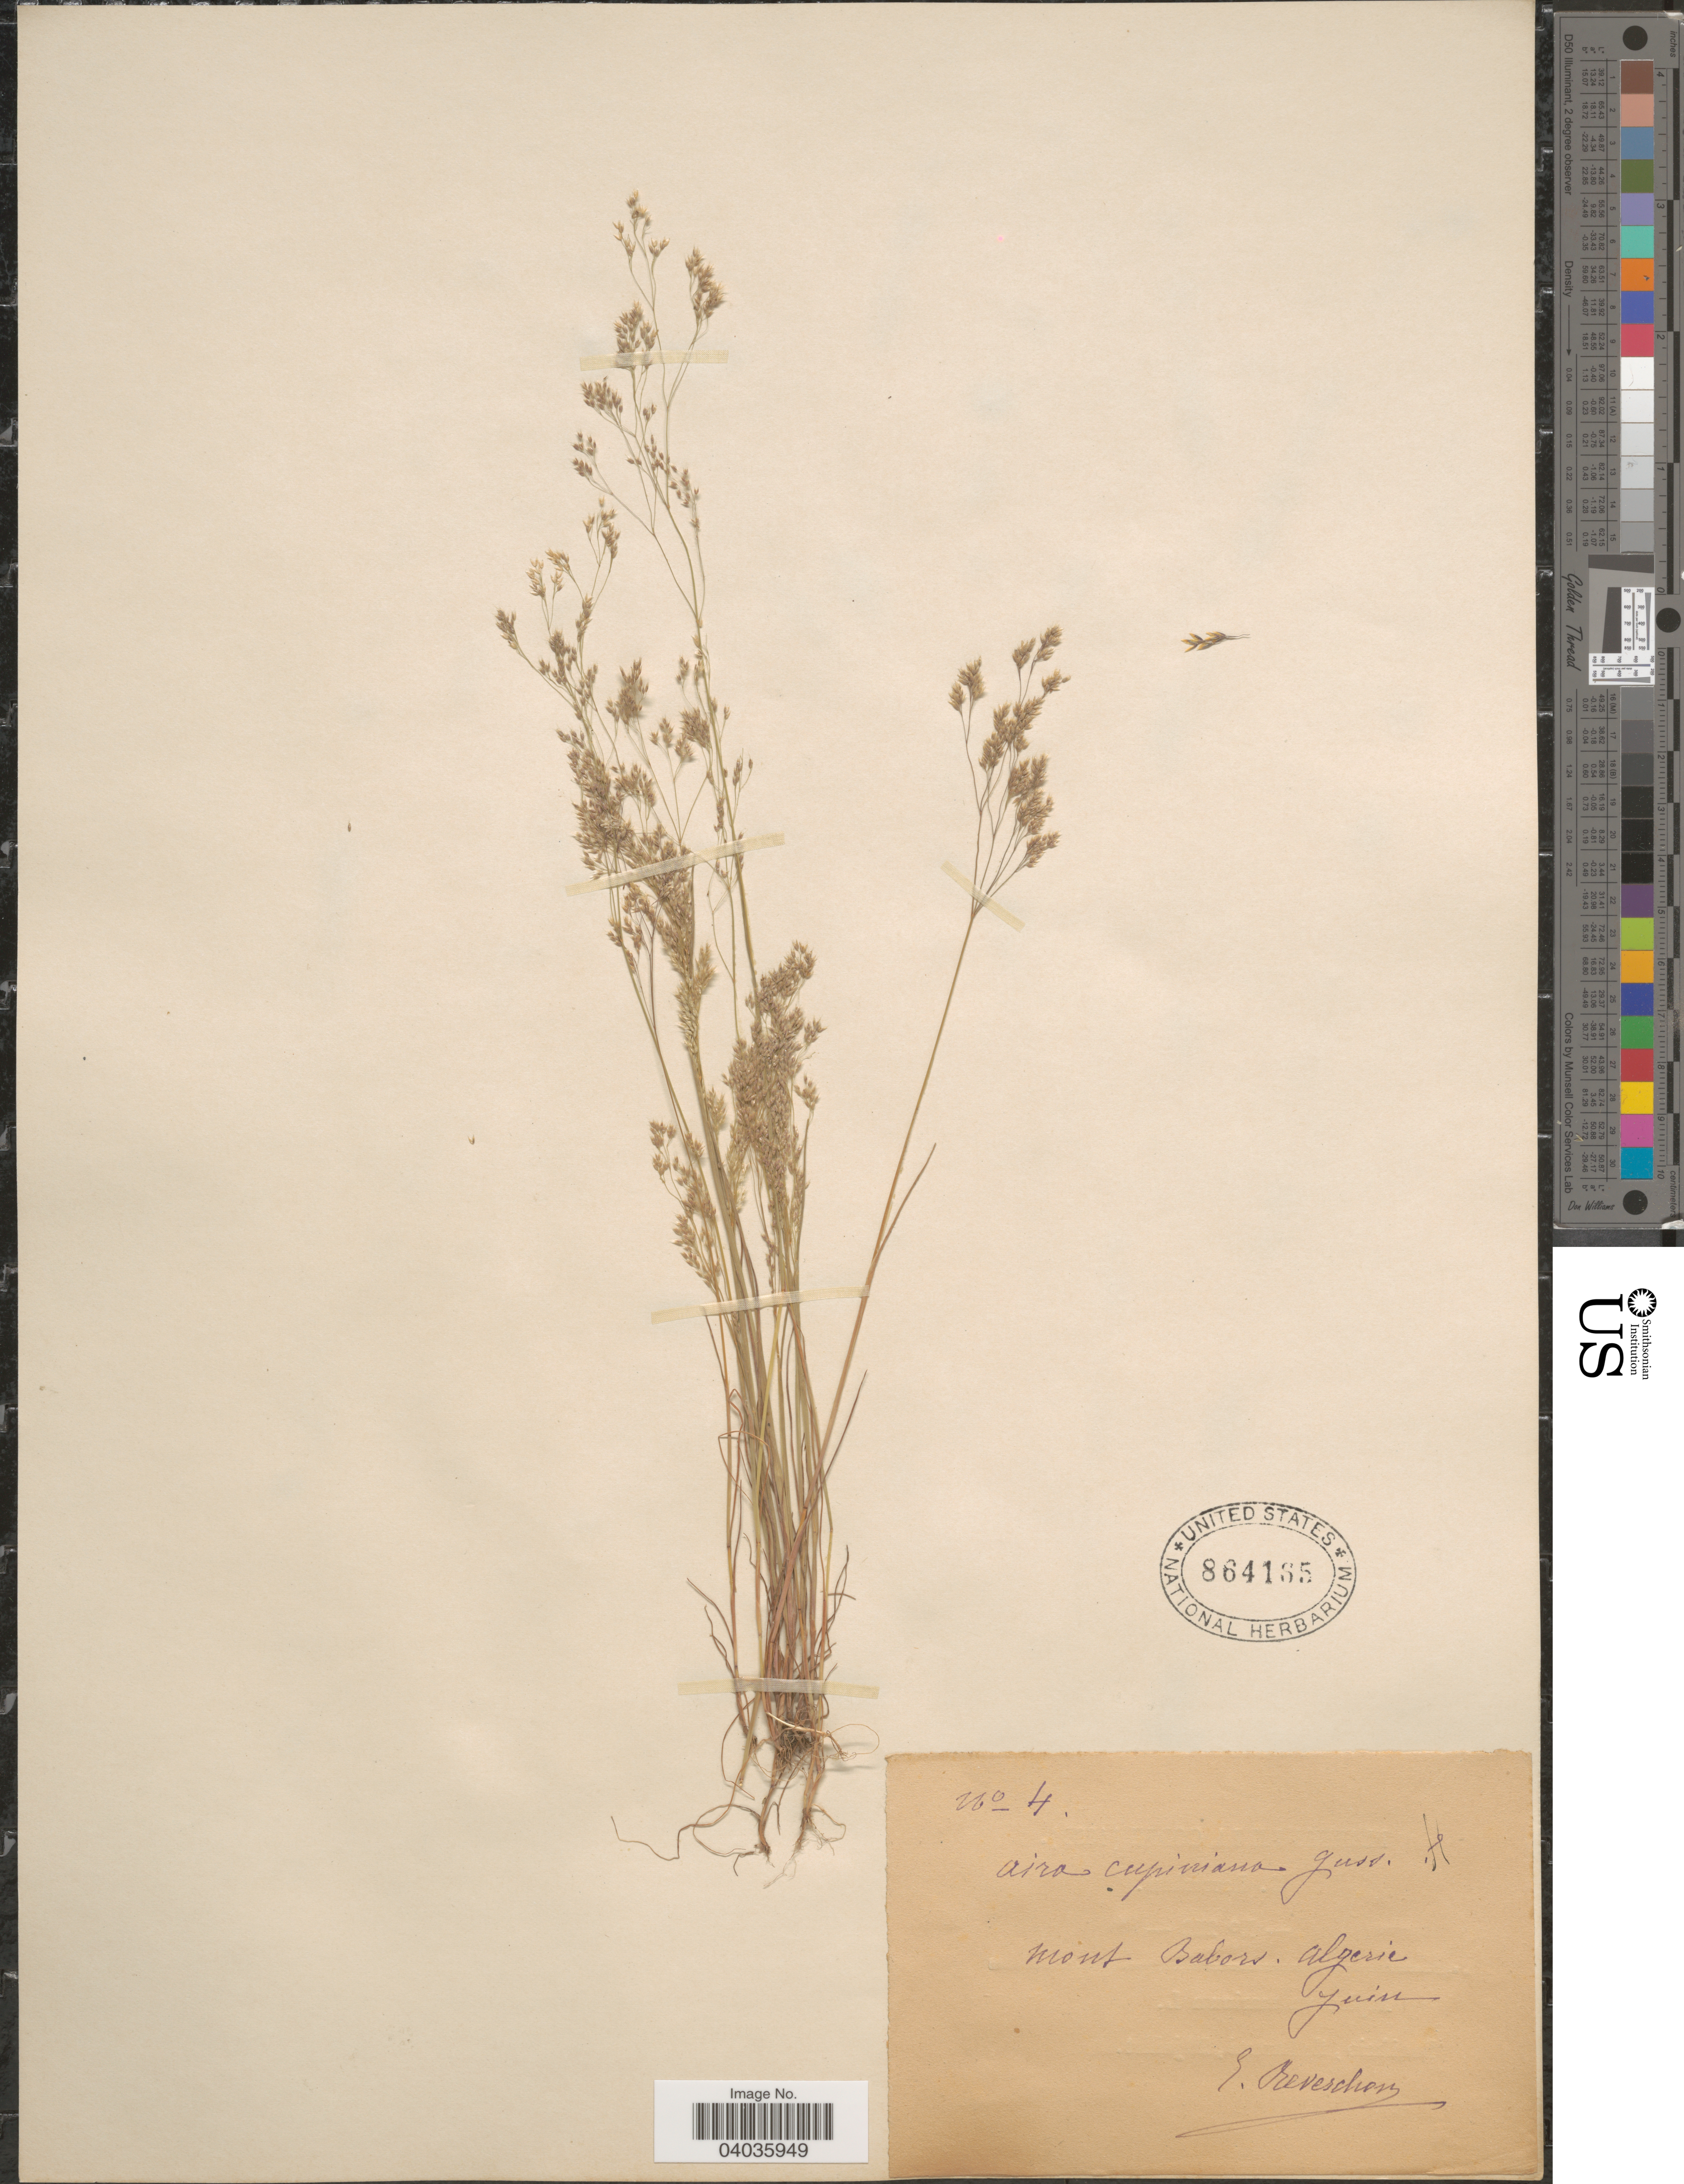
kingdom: Plantae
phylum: Tracheophyta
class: Liliopsida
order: Poales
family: Poaceae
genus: Aira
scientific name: Aira praecox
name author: L.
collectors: E. Reverchon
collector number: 4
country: Algeria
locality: Mont. Babors.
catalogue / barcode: US 864165